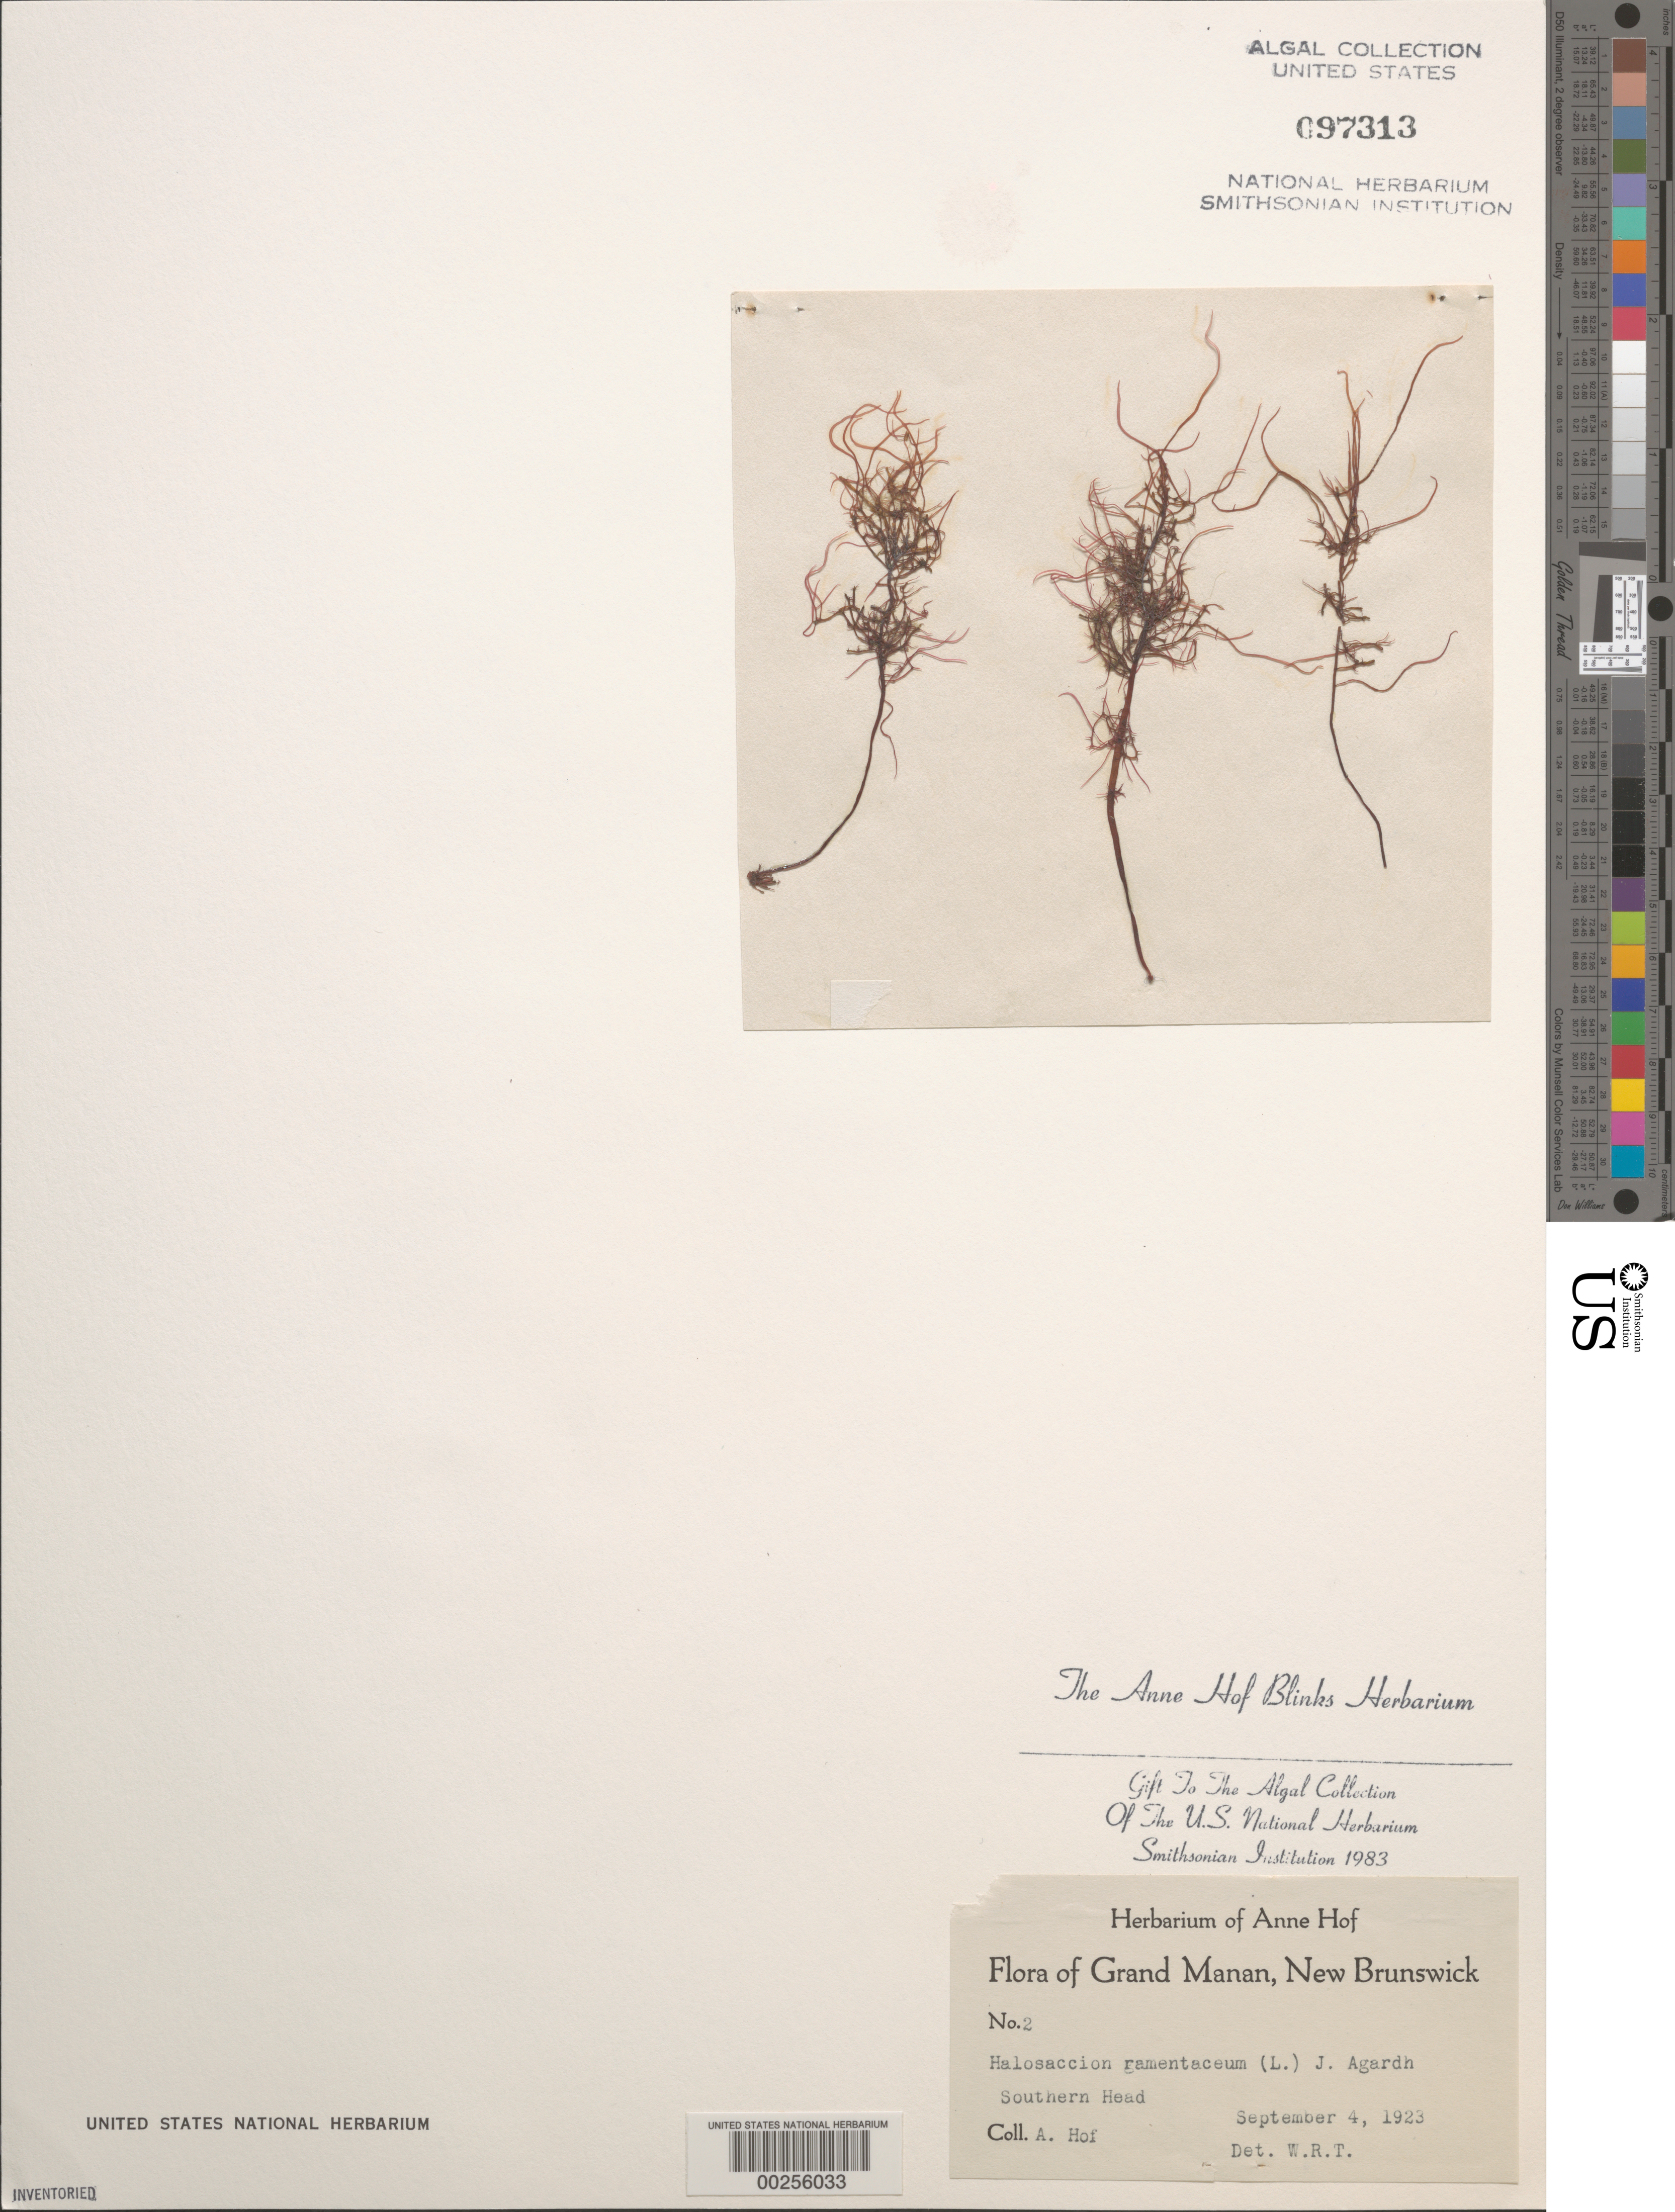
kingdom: Plantae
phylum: Rhodophyta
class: Florideophyceae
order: Palmariales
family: Palmariaceae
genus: Devaleraea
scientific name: Devaleraea ramentacea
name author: (L.) Guiry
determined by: Algae name updating Project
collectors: A. Blinks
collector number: AHB 2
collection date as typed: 04 Sep 1923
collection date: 1923-09-04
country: Canada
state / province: New Brunswick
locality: Grand manan, southern head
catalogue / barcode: US 97313